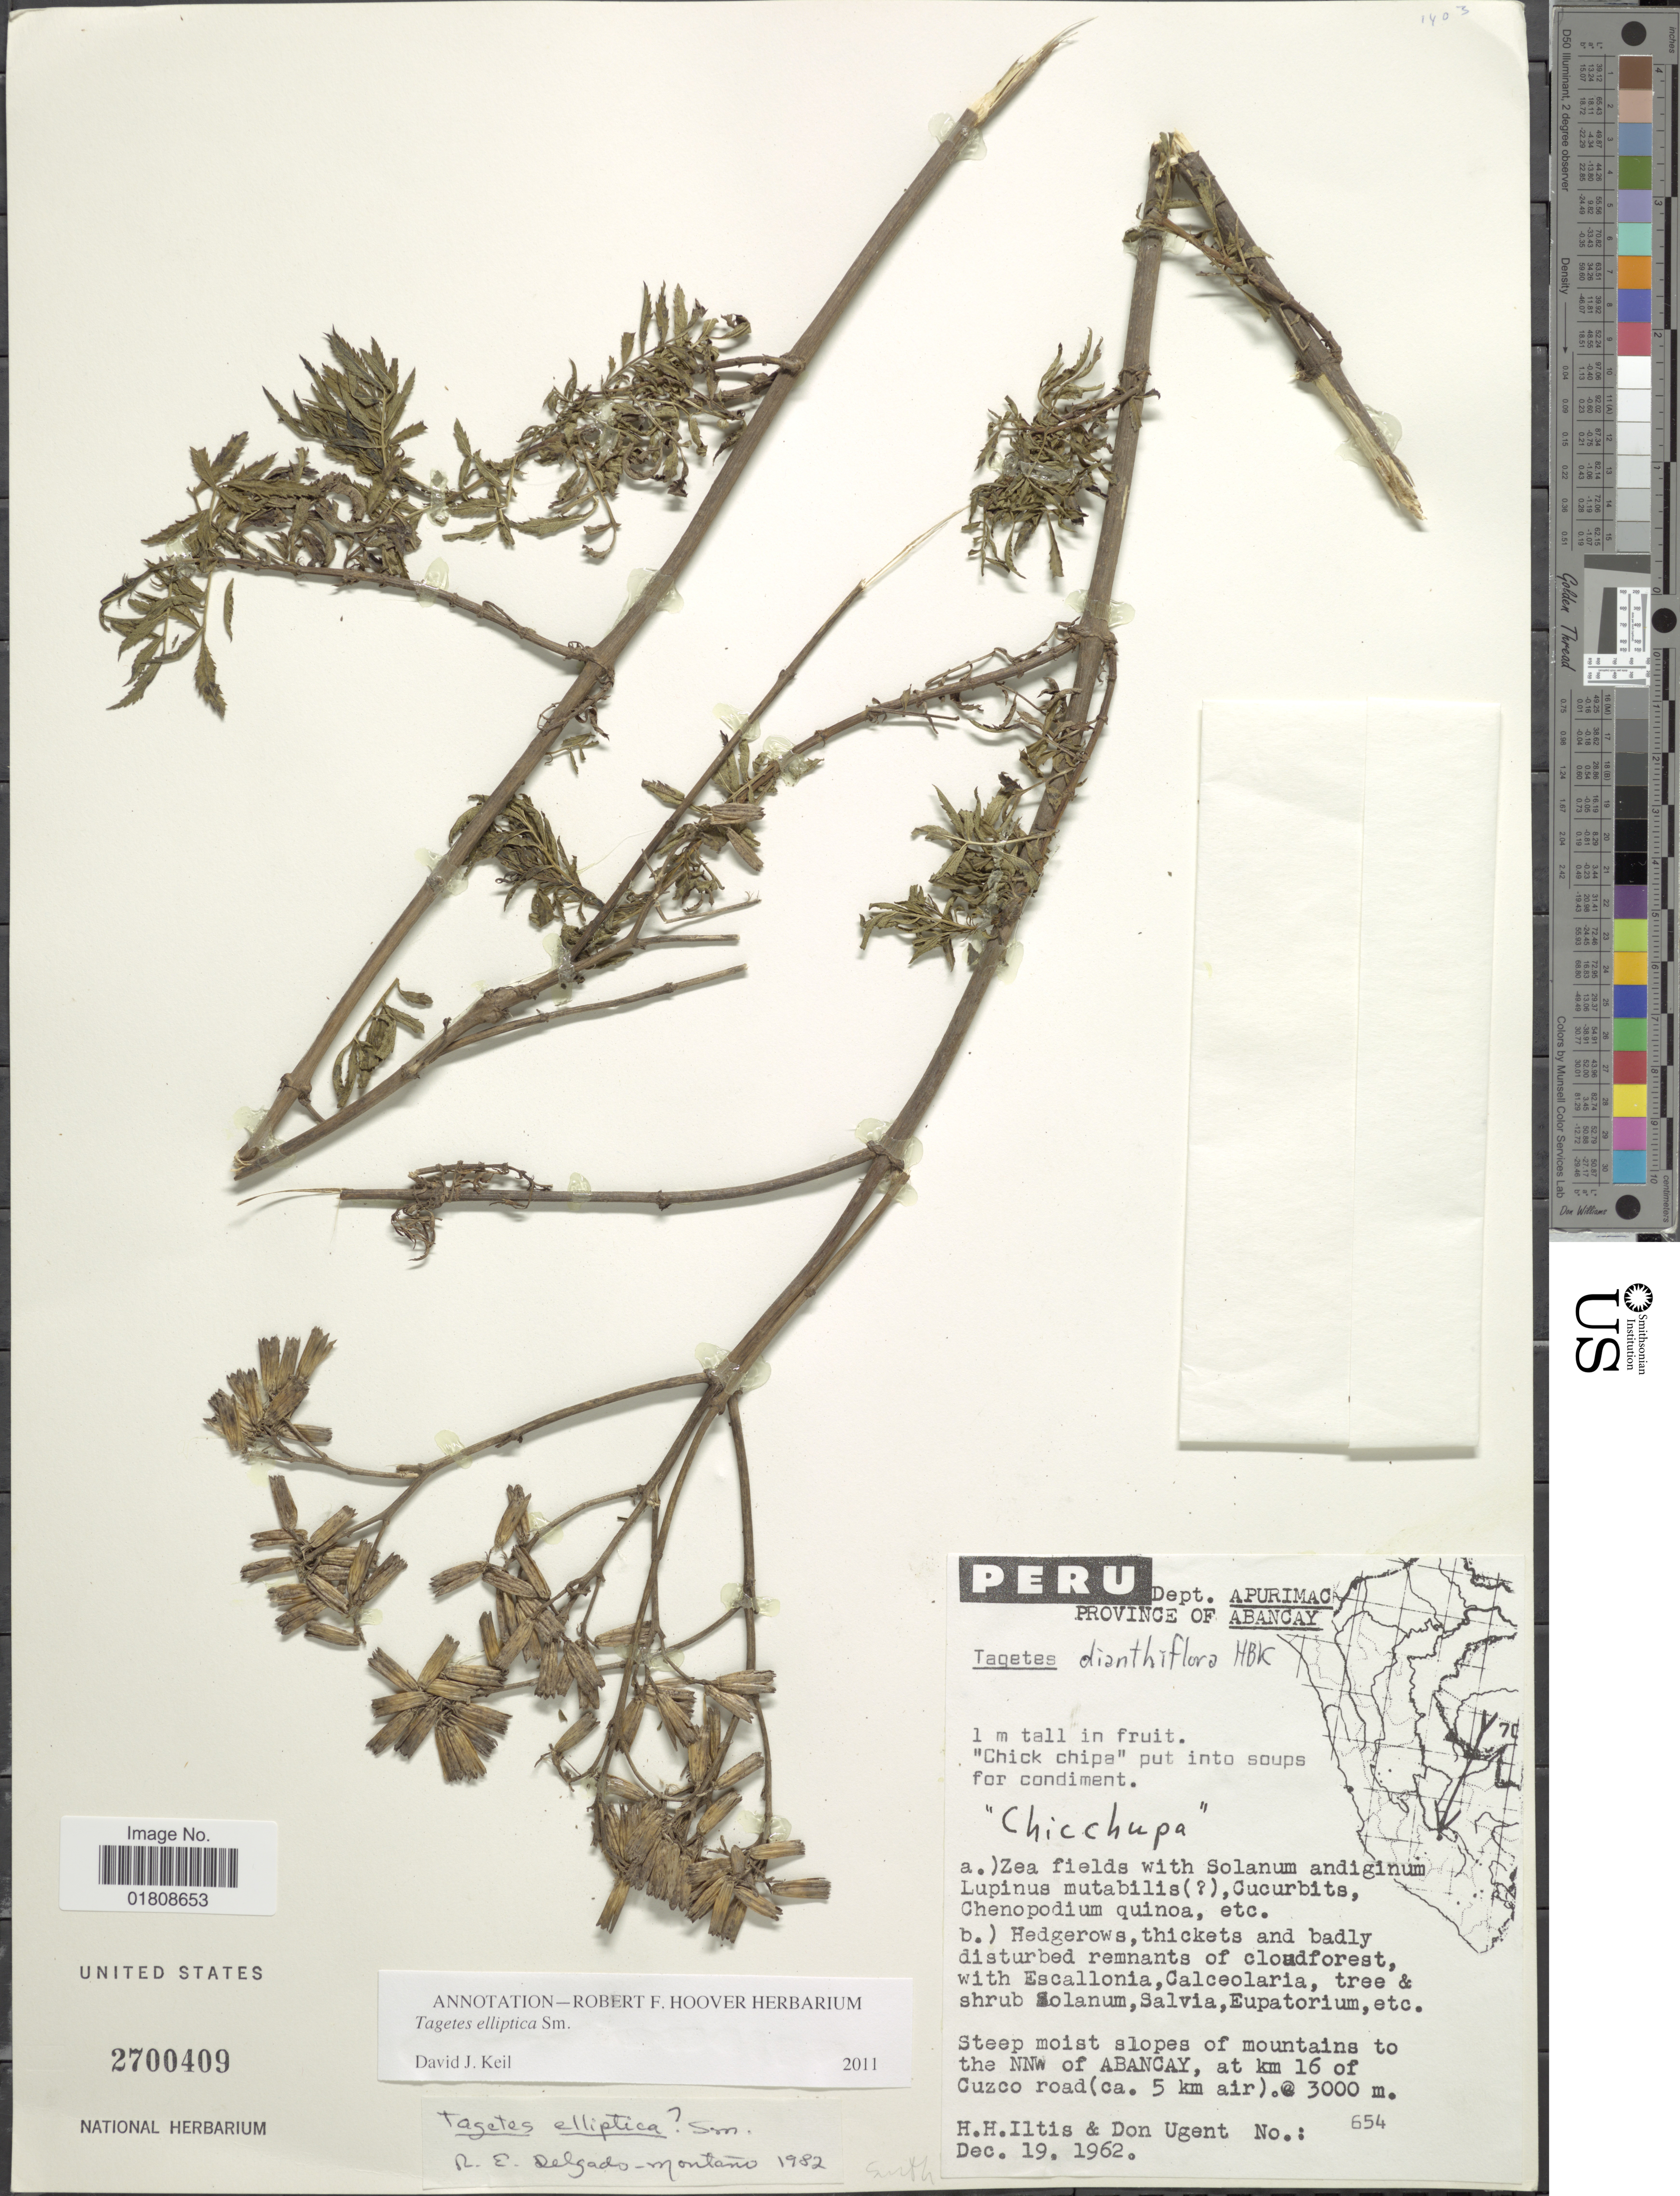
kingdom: Plantae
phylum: Tracheophyta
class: Magnoliopsida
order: Asterales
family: Asteraceae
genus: Tagetes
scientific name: Tagetes elliptica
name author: Sm. in Rees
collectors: H. H. Iltis & D. Ugent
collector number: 654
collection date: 1962-12-19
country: Peru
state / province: Apurímac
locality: Province of Abancay, slopes of mountains to the NNW of Abancay, at km 16 of Cuzco road (ca 5 km air)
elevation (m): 3000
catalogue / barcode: US 2700409